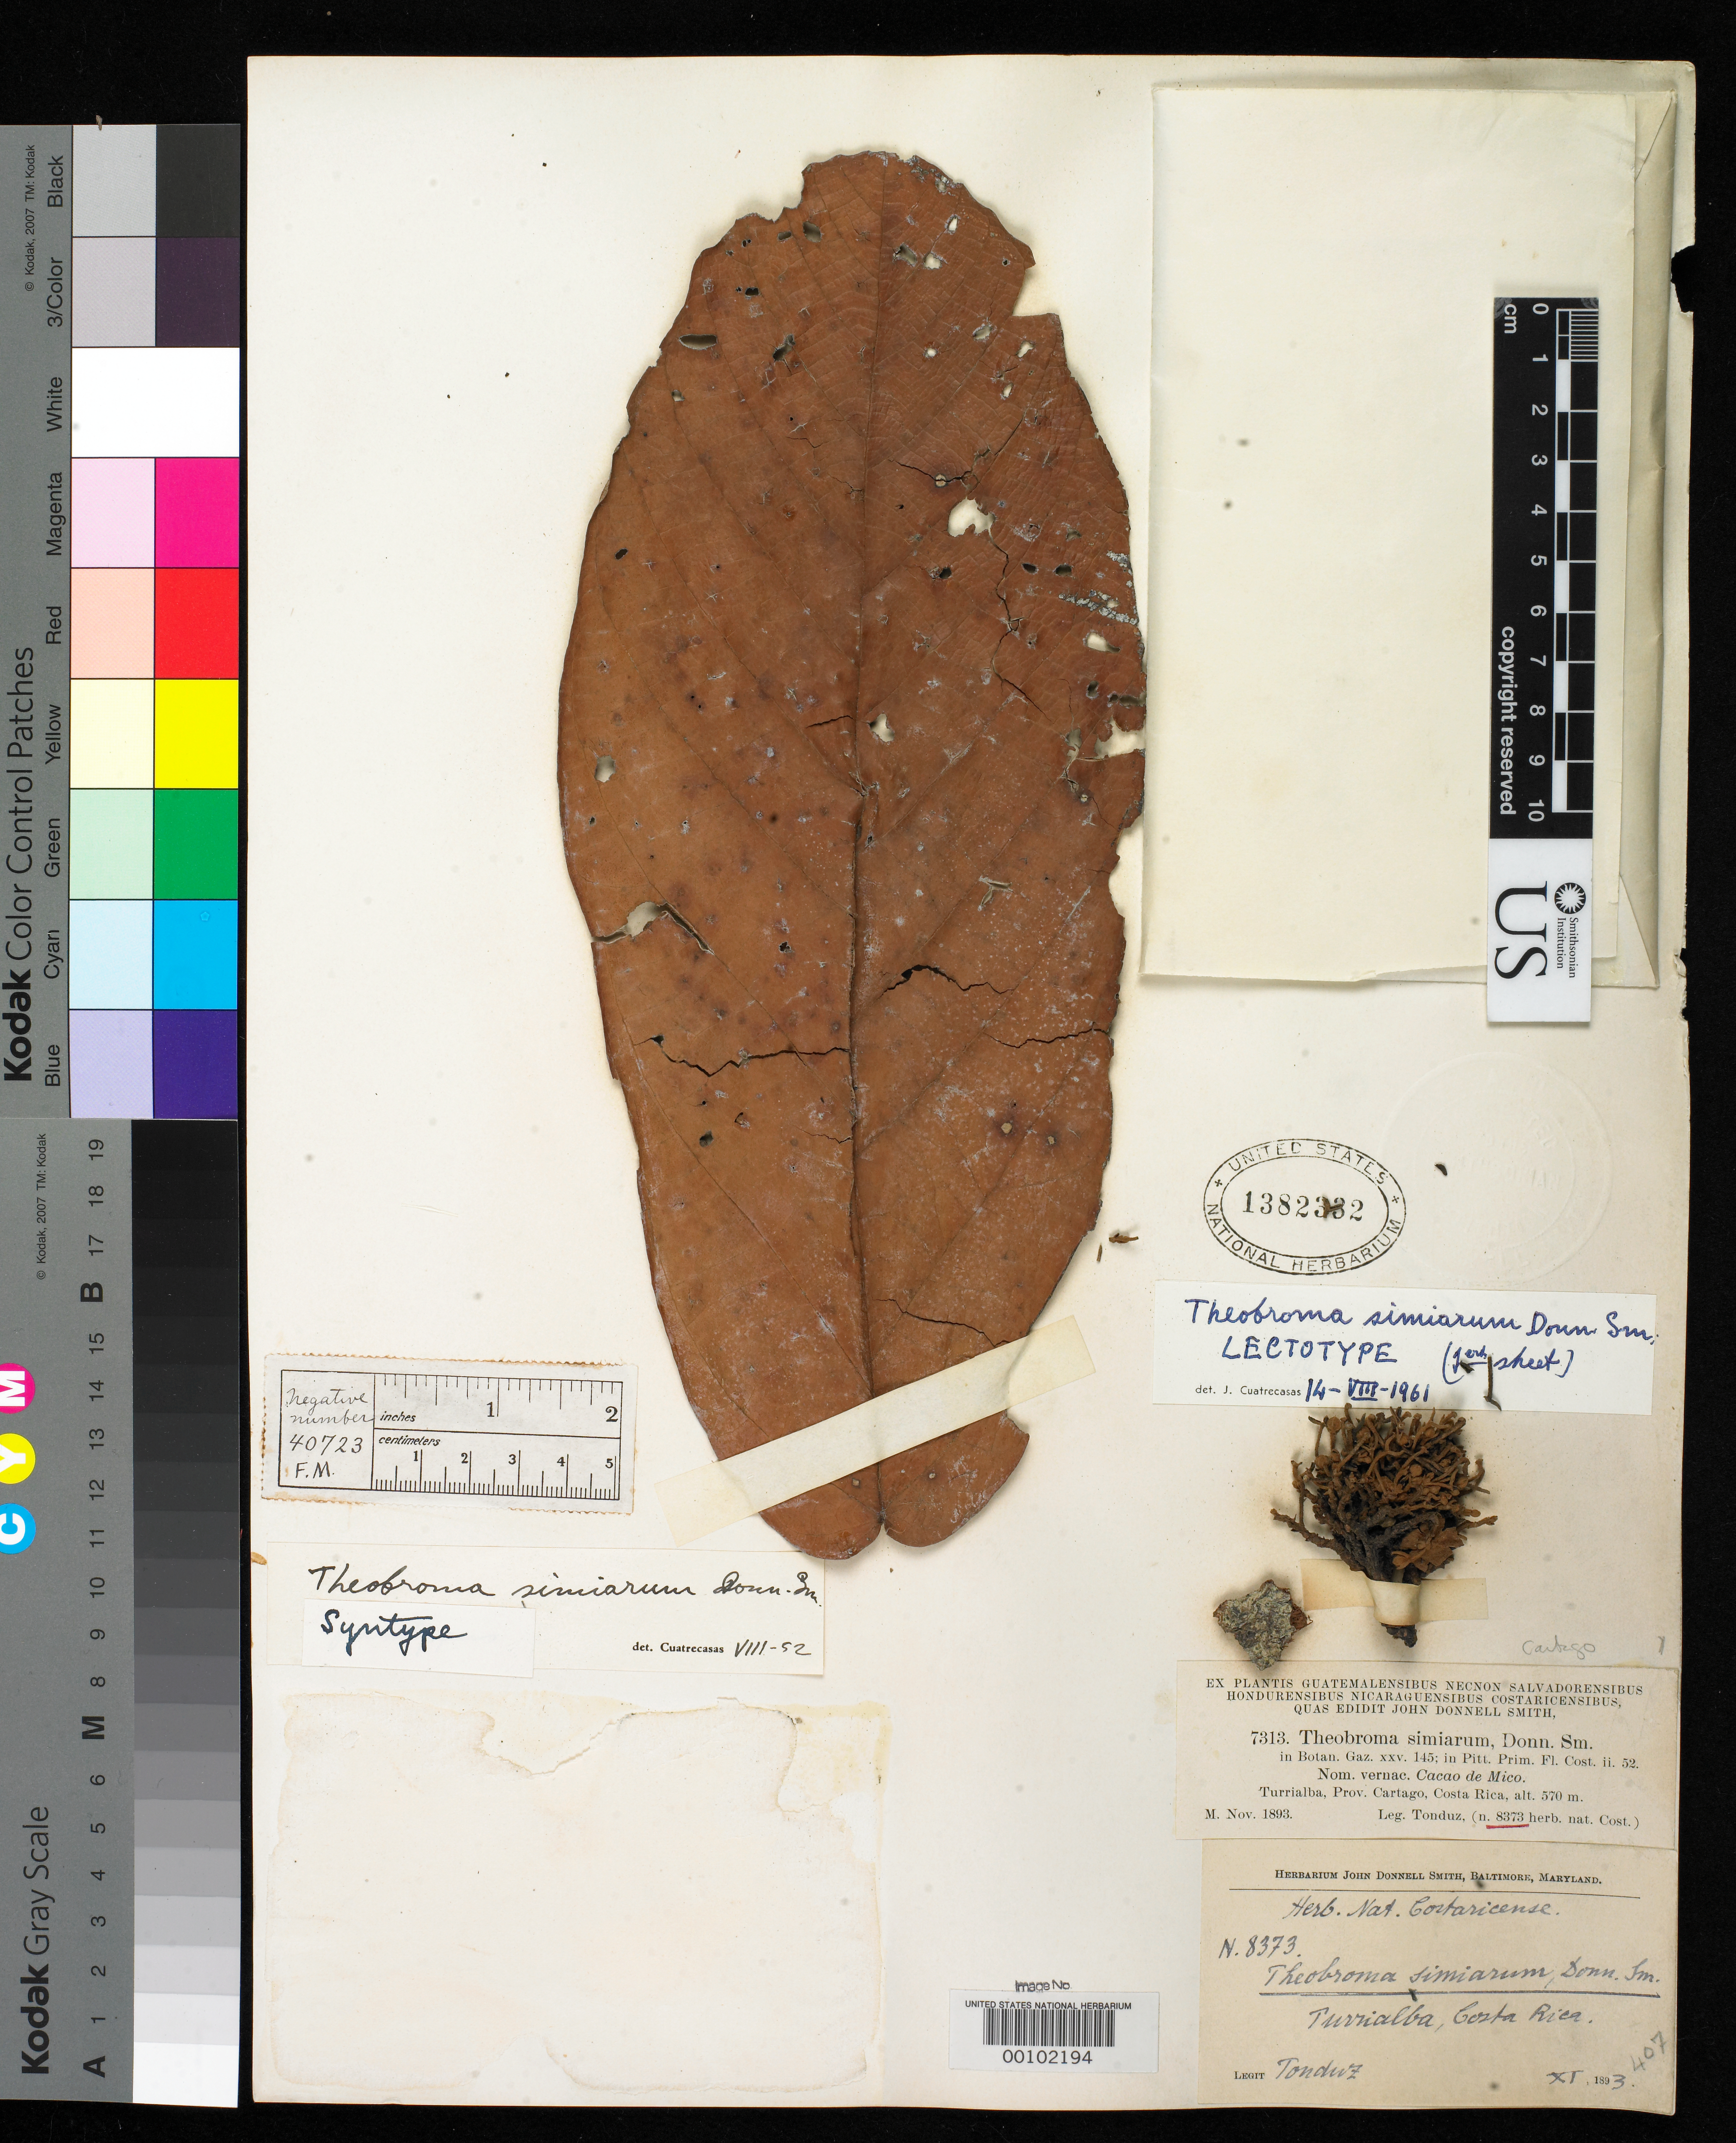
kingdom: Plantae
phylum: Tracheophyta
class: Magnoliopsida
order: Malvales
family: Malvaceae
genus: Theobroma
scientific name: Theobroma simiarum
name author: Donn. Sm.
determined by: Cuatrecasas, J.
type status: Isolectotype; Syntype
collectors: A. Tonduz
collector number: Herb. Nac. Costaric. 8373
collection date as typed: Nov 1893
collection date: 1893-11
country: Costa Rica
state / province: Cartago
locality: Turrialba.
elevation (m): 570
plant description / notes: Also published in H. Pittier in Prim. Fl. Costaricensis 2:52. 1898.; Annotated as first sheet of lectotype by Cuatrecasas (1961). Sheets 1382332 (originally from John Donnell Smith herbarium) & 471873 (originally from USNH) cited as "lectotype". Sheet 471873 bears original handwritten label of Tonduz (which gives alt. as 600 m, not 570 m as on Donnell Smith label).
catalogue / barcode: US 1382332